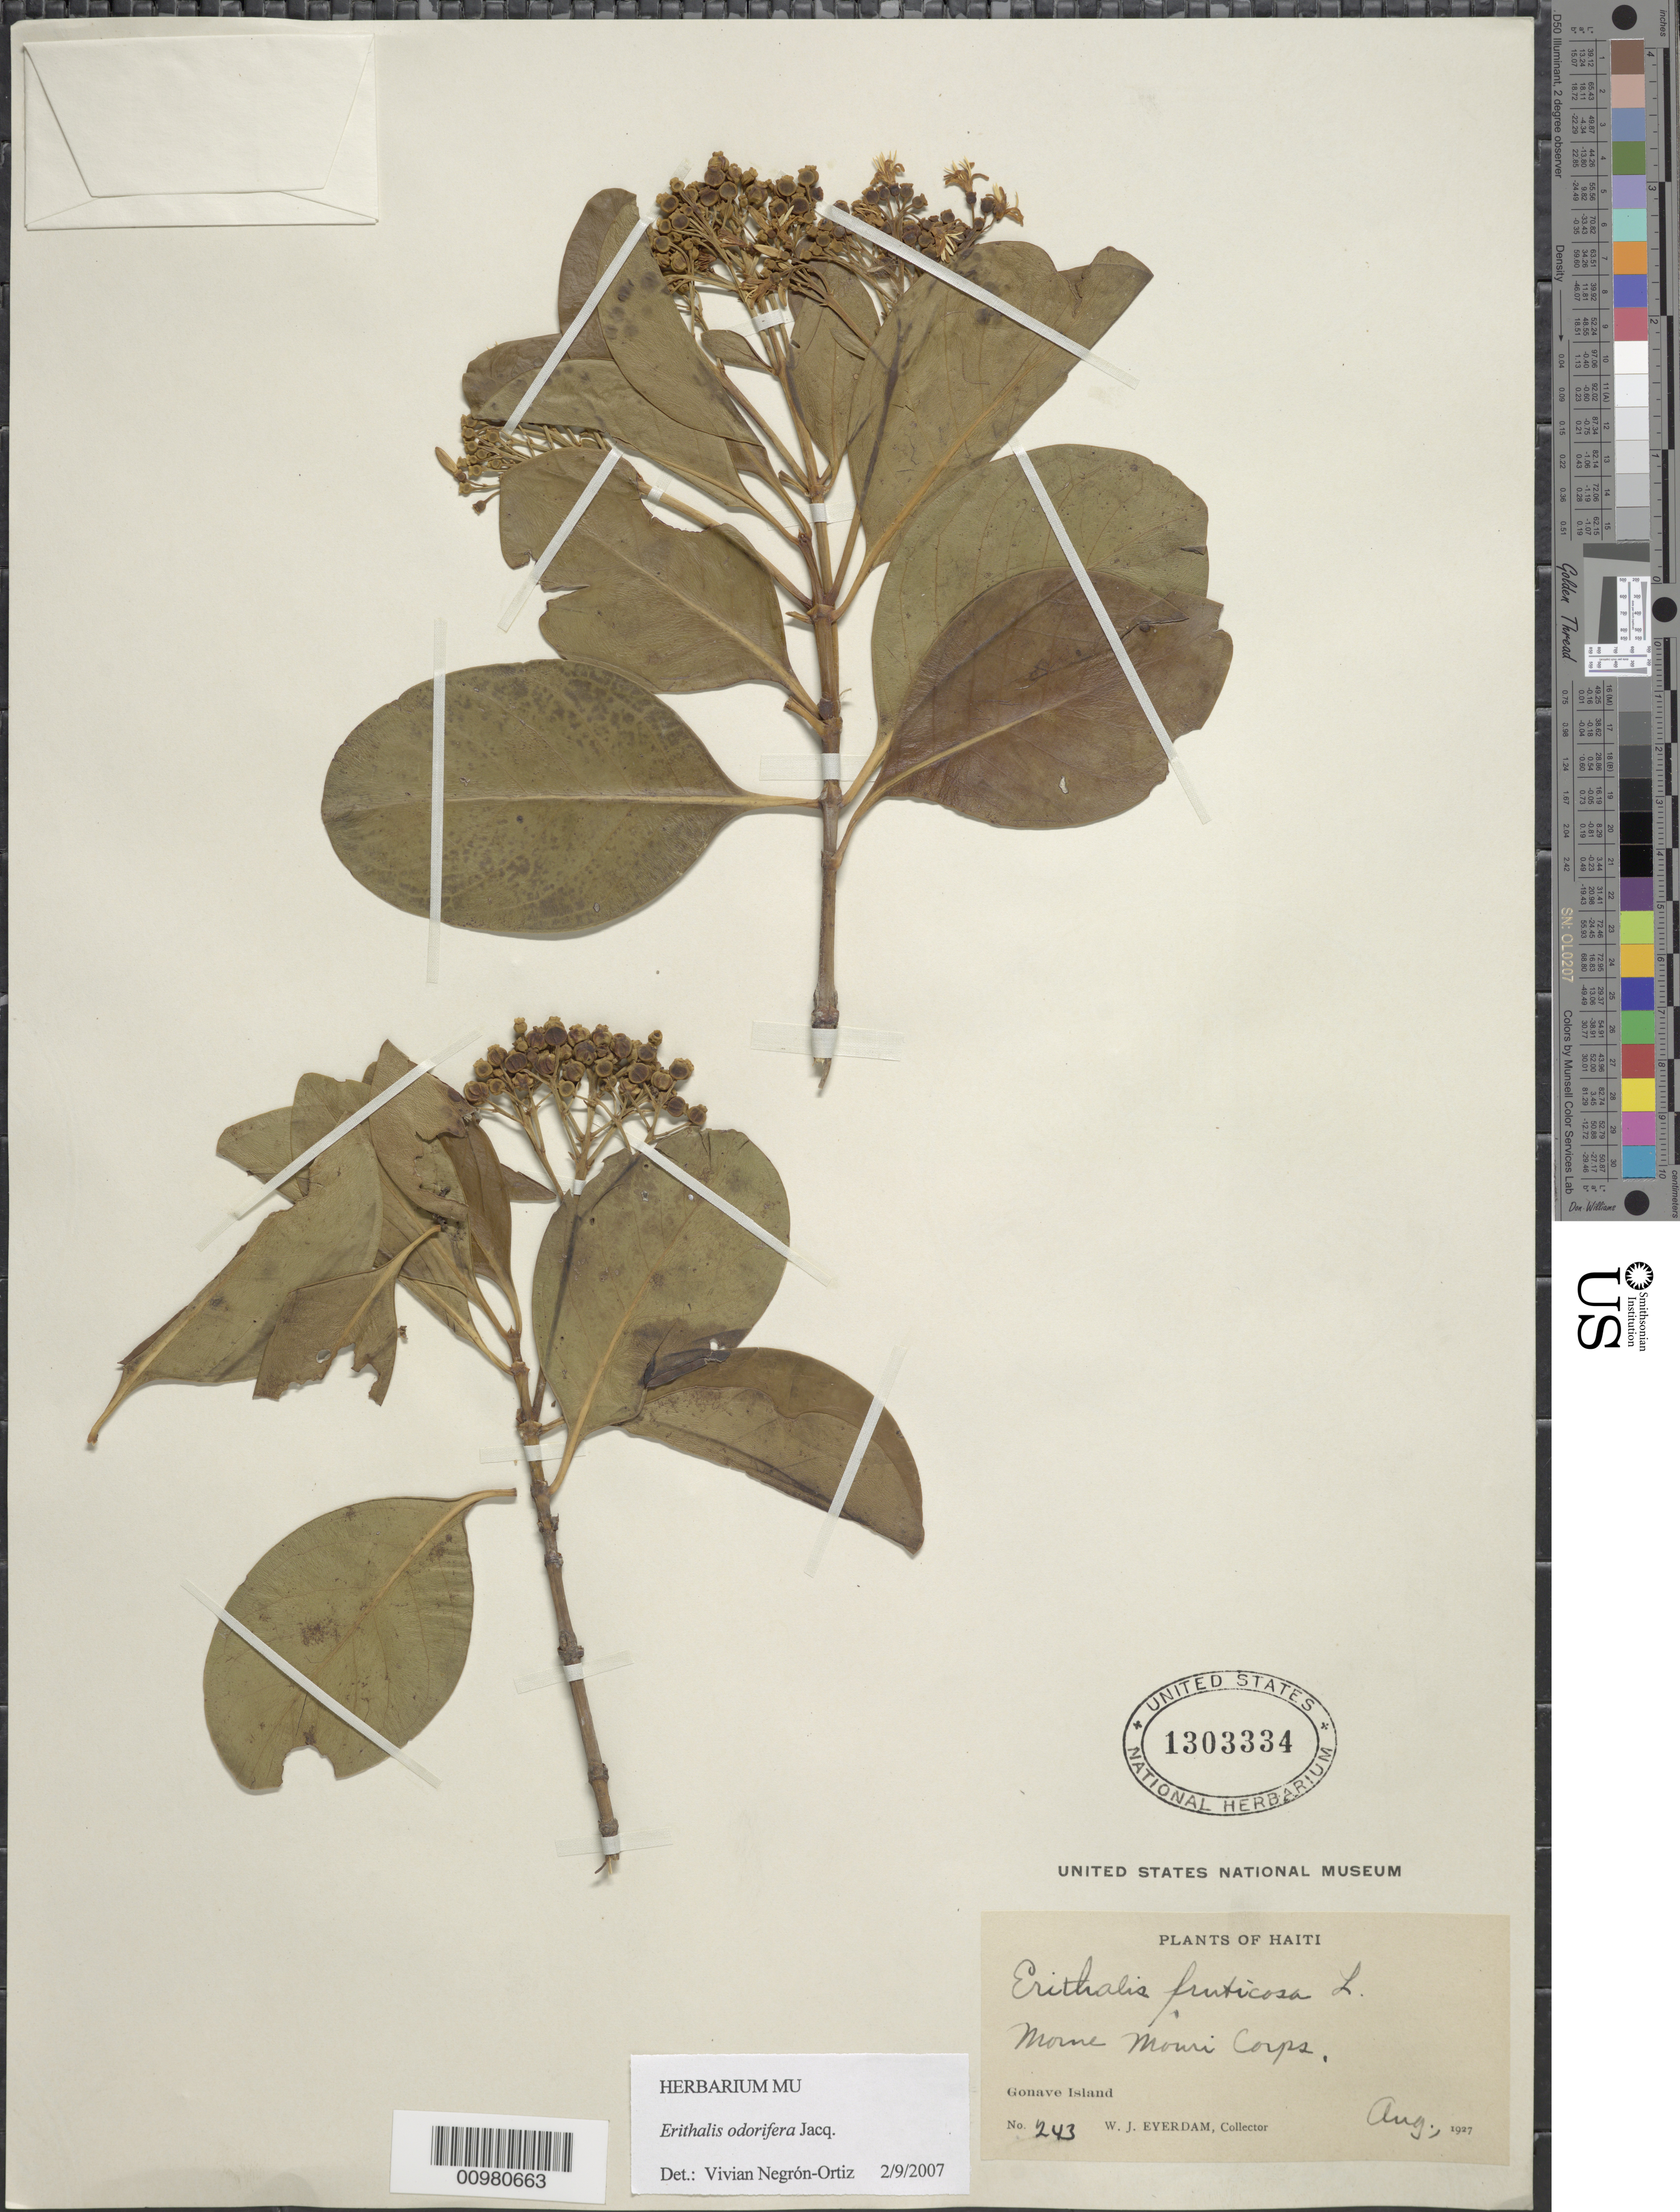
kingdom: Plantae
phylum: Tracheophyta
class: Magnoliopsida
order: Gentianales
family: Rubiaceae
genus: Erithalis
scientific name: Erithalis odorifera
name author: Jacq.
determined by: Negrón-Ortiz, V.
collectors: E. Eyerdam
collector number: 243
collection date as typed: Aug 1927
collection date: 1927-08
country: Haiti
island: Gonave I.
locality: Morne Mouri Corps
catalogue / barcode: US 1303334